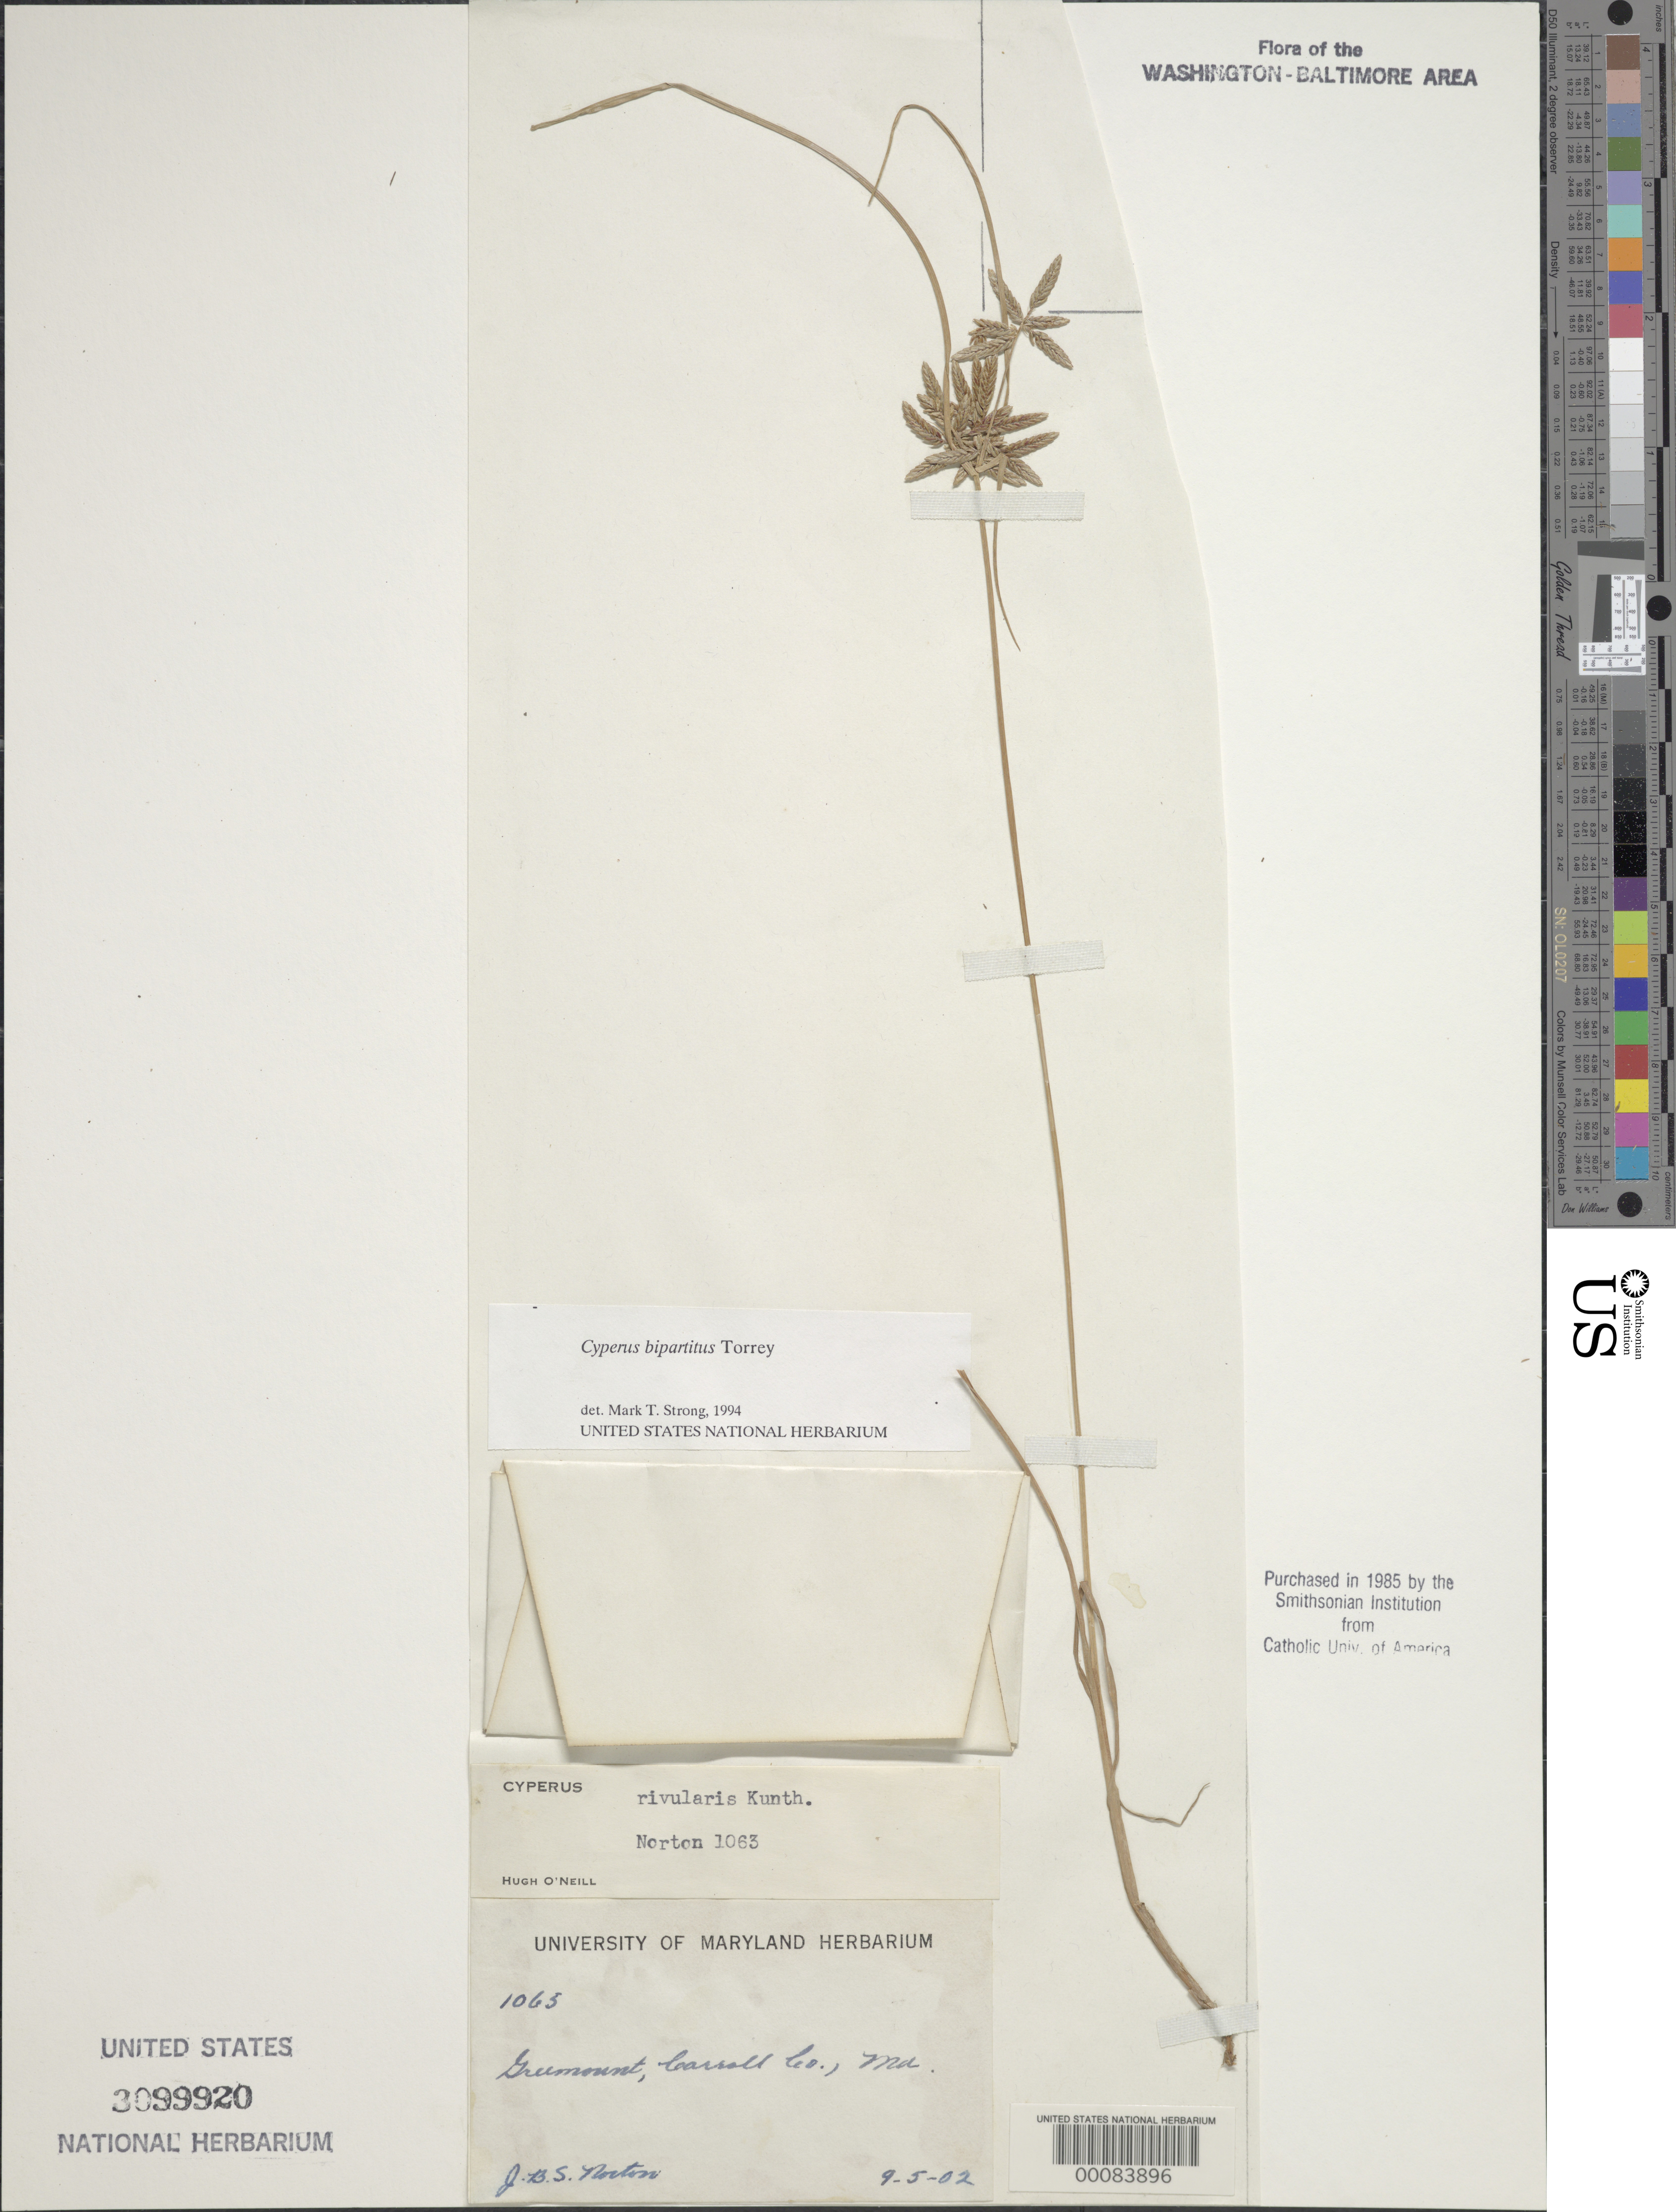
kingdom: Plantae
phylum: Tracheophyta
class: Liliopsida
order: Poales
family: Cyperaceae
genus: Cyperus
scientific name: Cyperus bipartitus Torr.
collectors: J. B. S. Norton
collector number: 1065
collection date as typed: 09 May 1902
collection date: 1902-05-09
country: United States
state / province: Maryland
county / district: Carroll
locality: Greenmount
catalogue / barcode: US 3099920